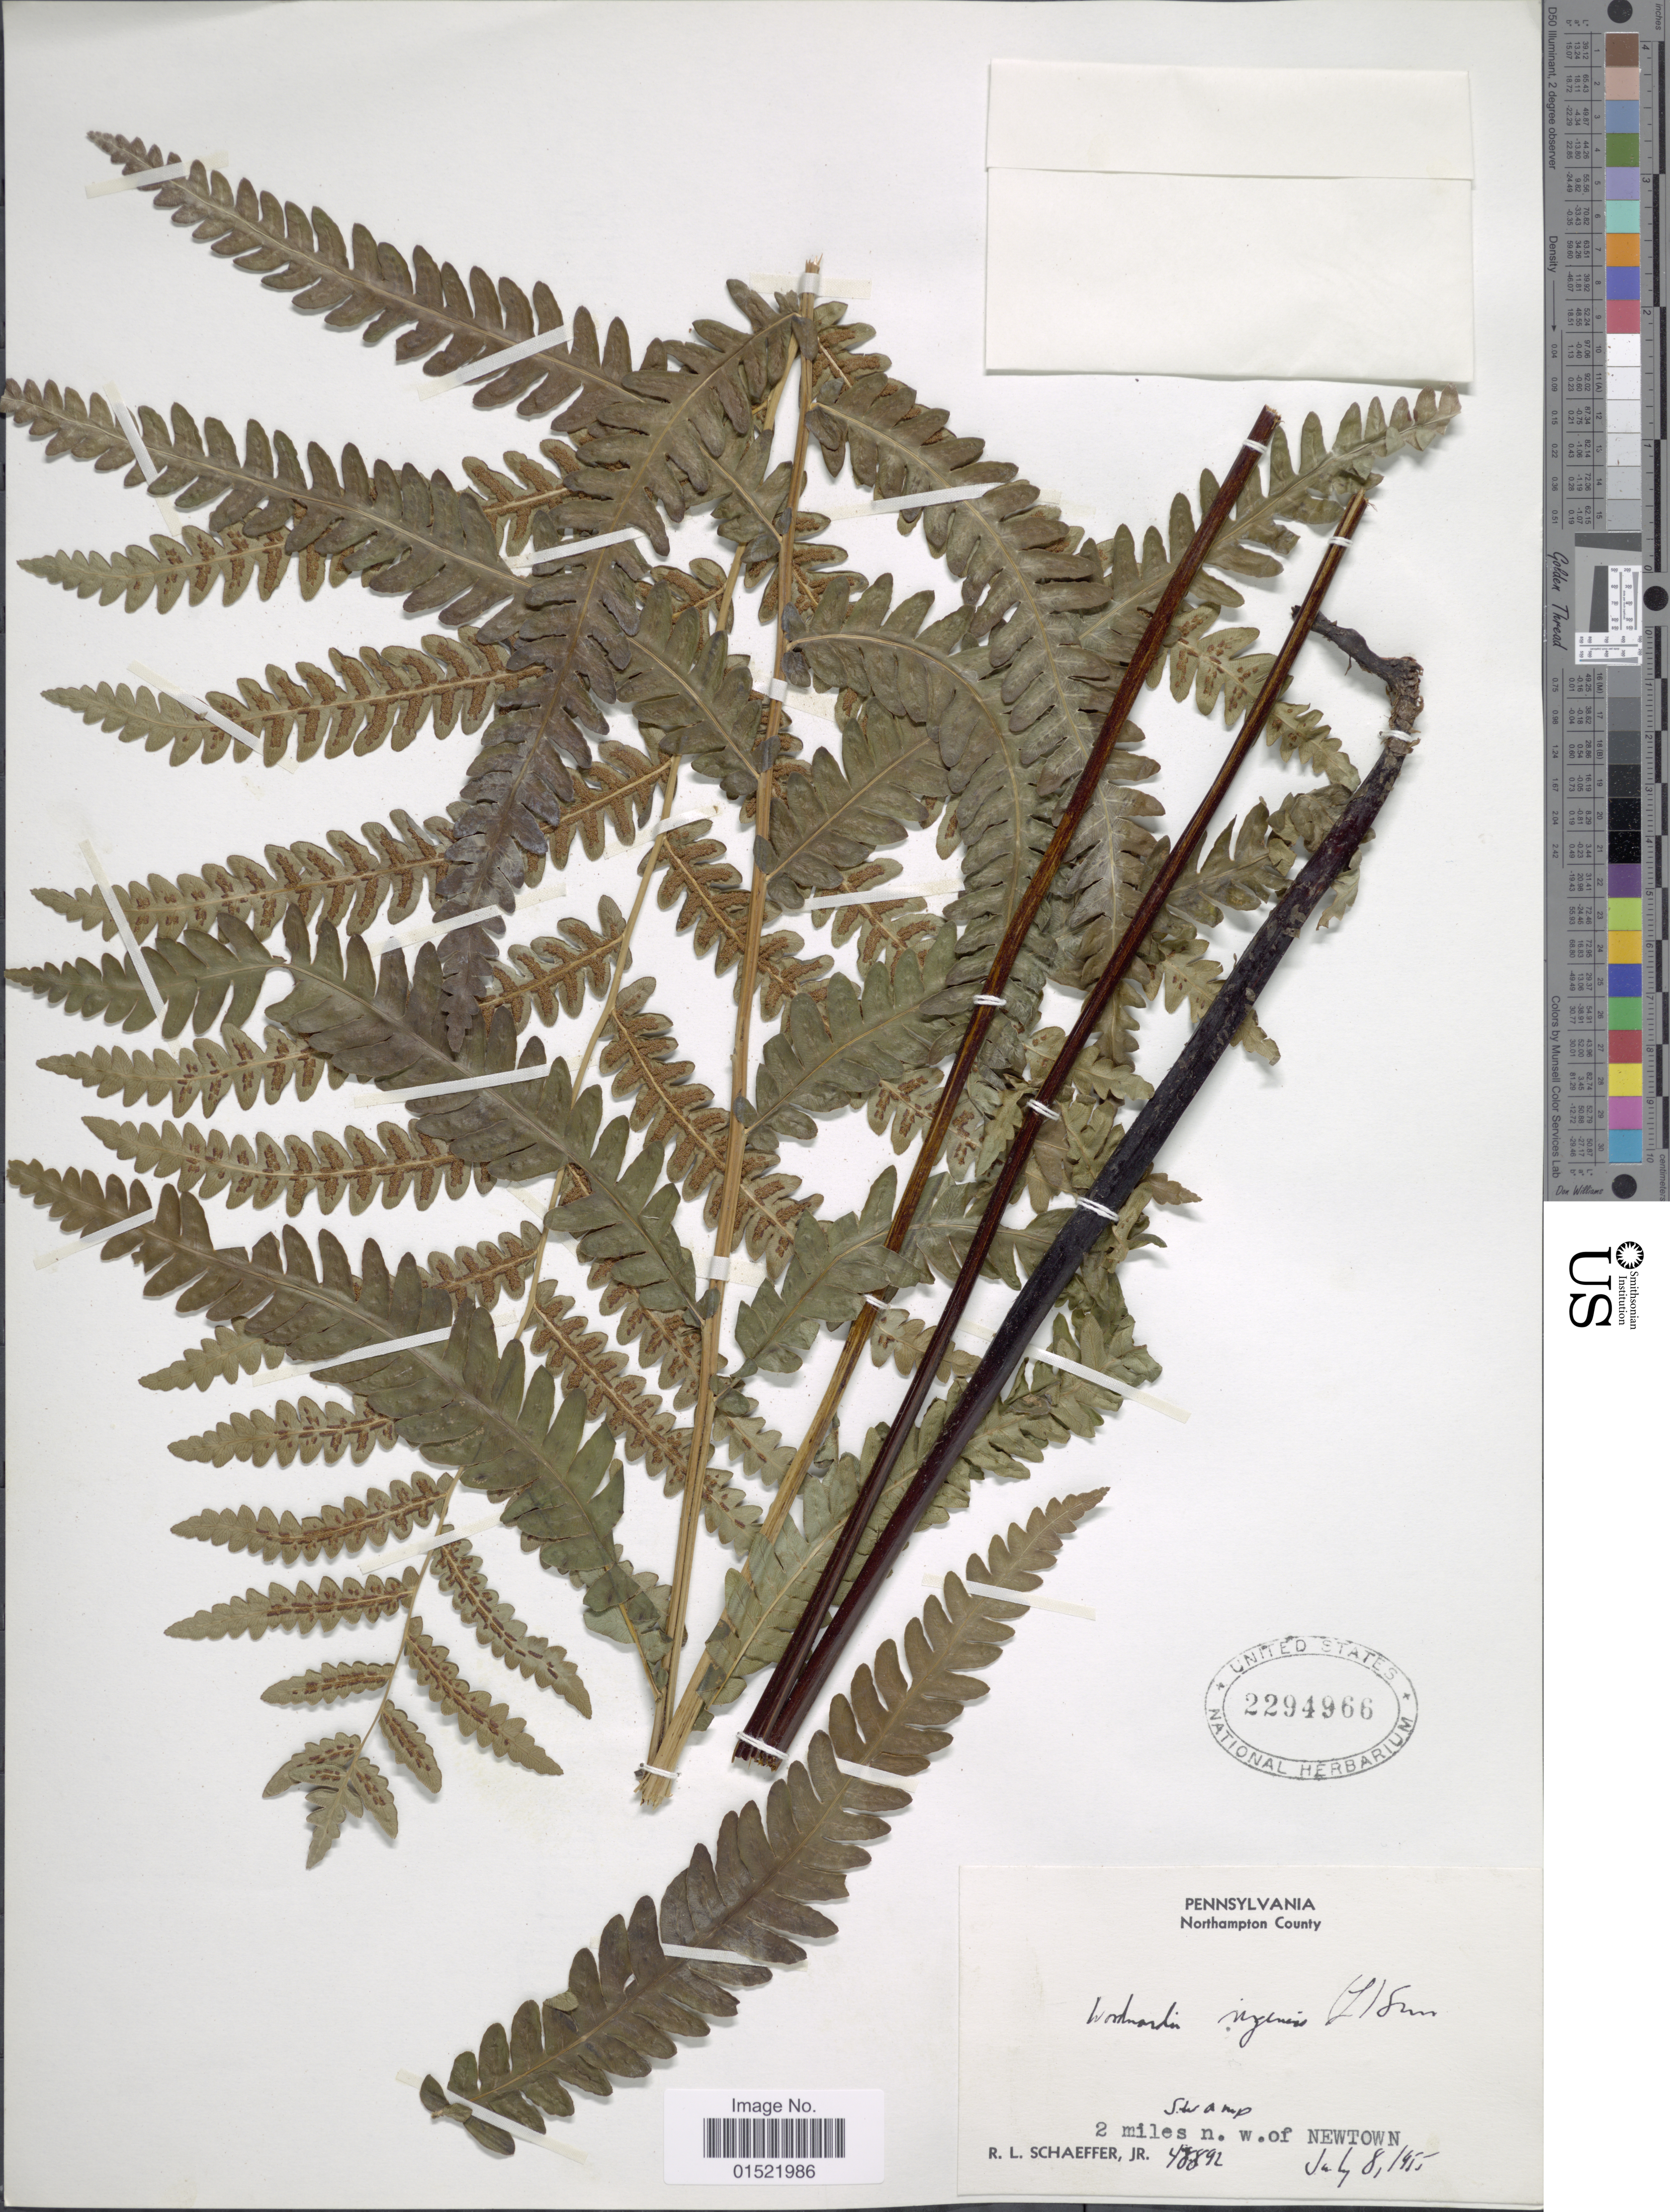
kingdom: Plantae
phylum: Tracheophyta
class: Polypodiopsida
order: Polypodiales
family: Blechnaceae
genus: Woodwardia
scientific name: Woodwardia virginica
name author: (L.) R.M. Sm.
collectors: R. L. Schaeffer Jr.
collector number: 48892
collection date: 1955-07-08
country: United States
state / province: Pennsylvania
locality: Northampton County, 2 miles n. w. of Newtown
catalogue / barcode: US 2294966